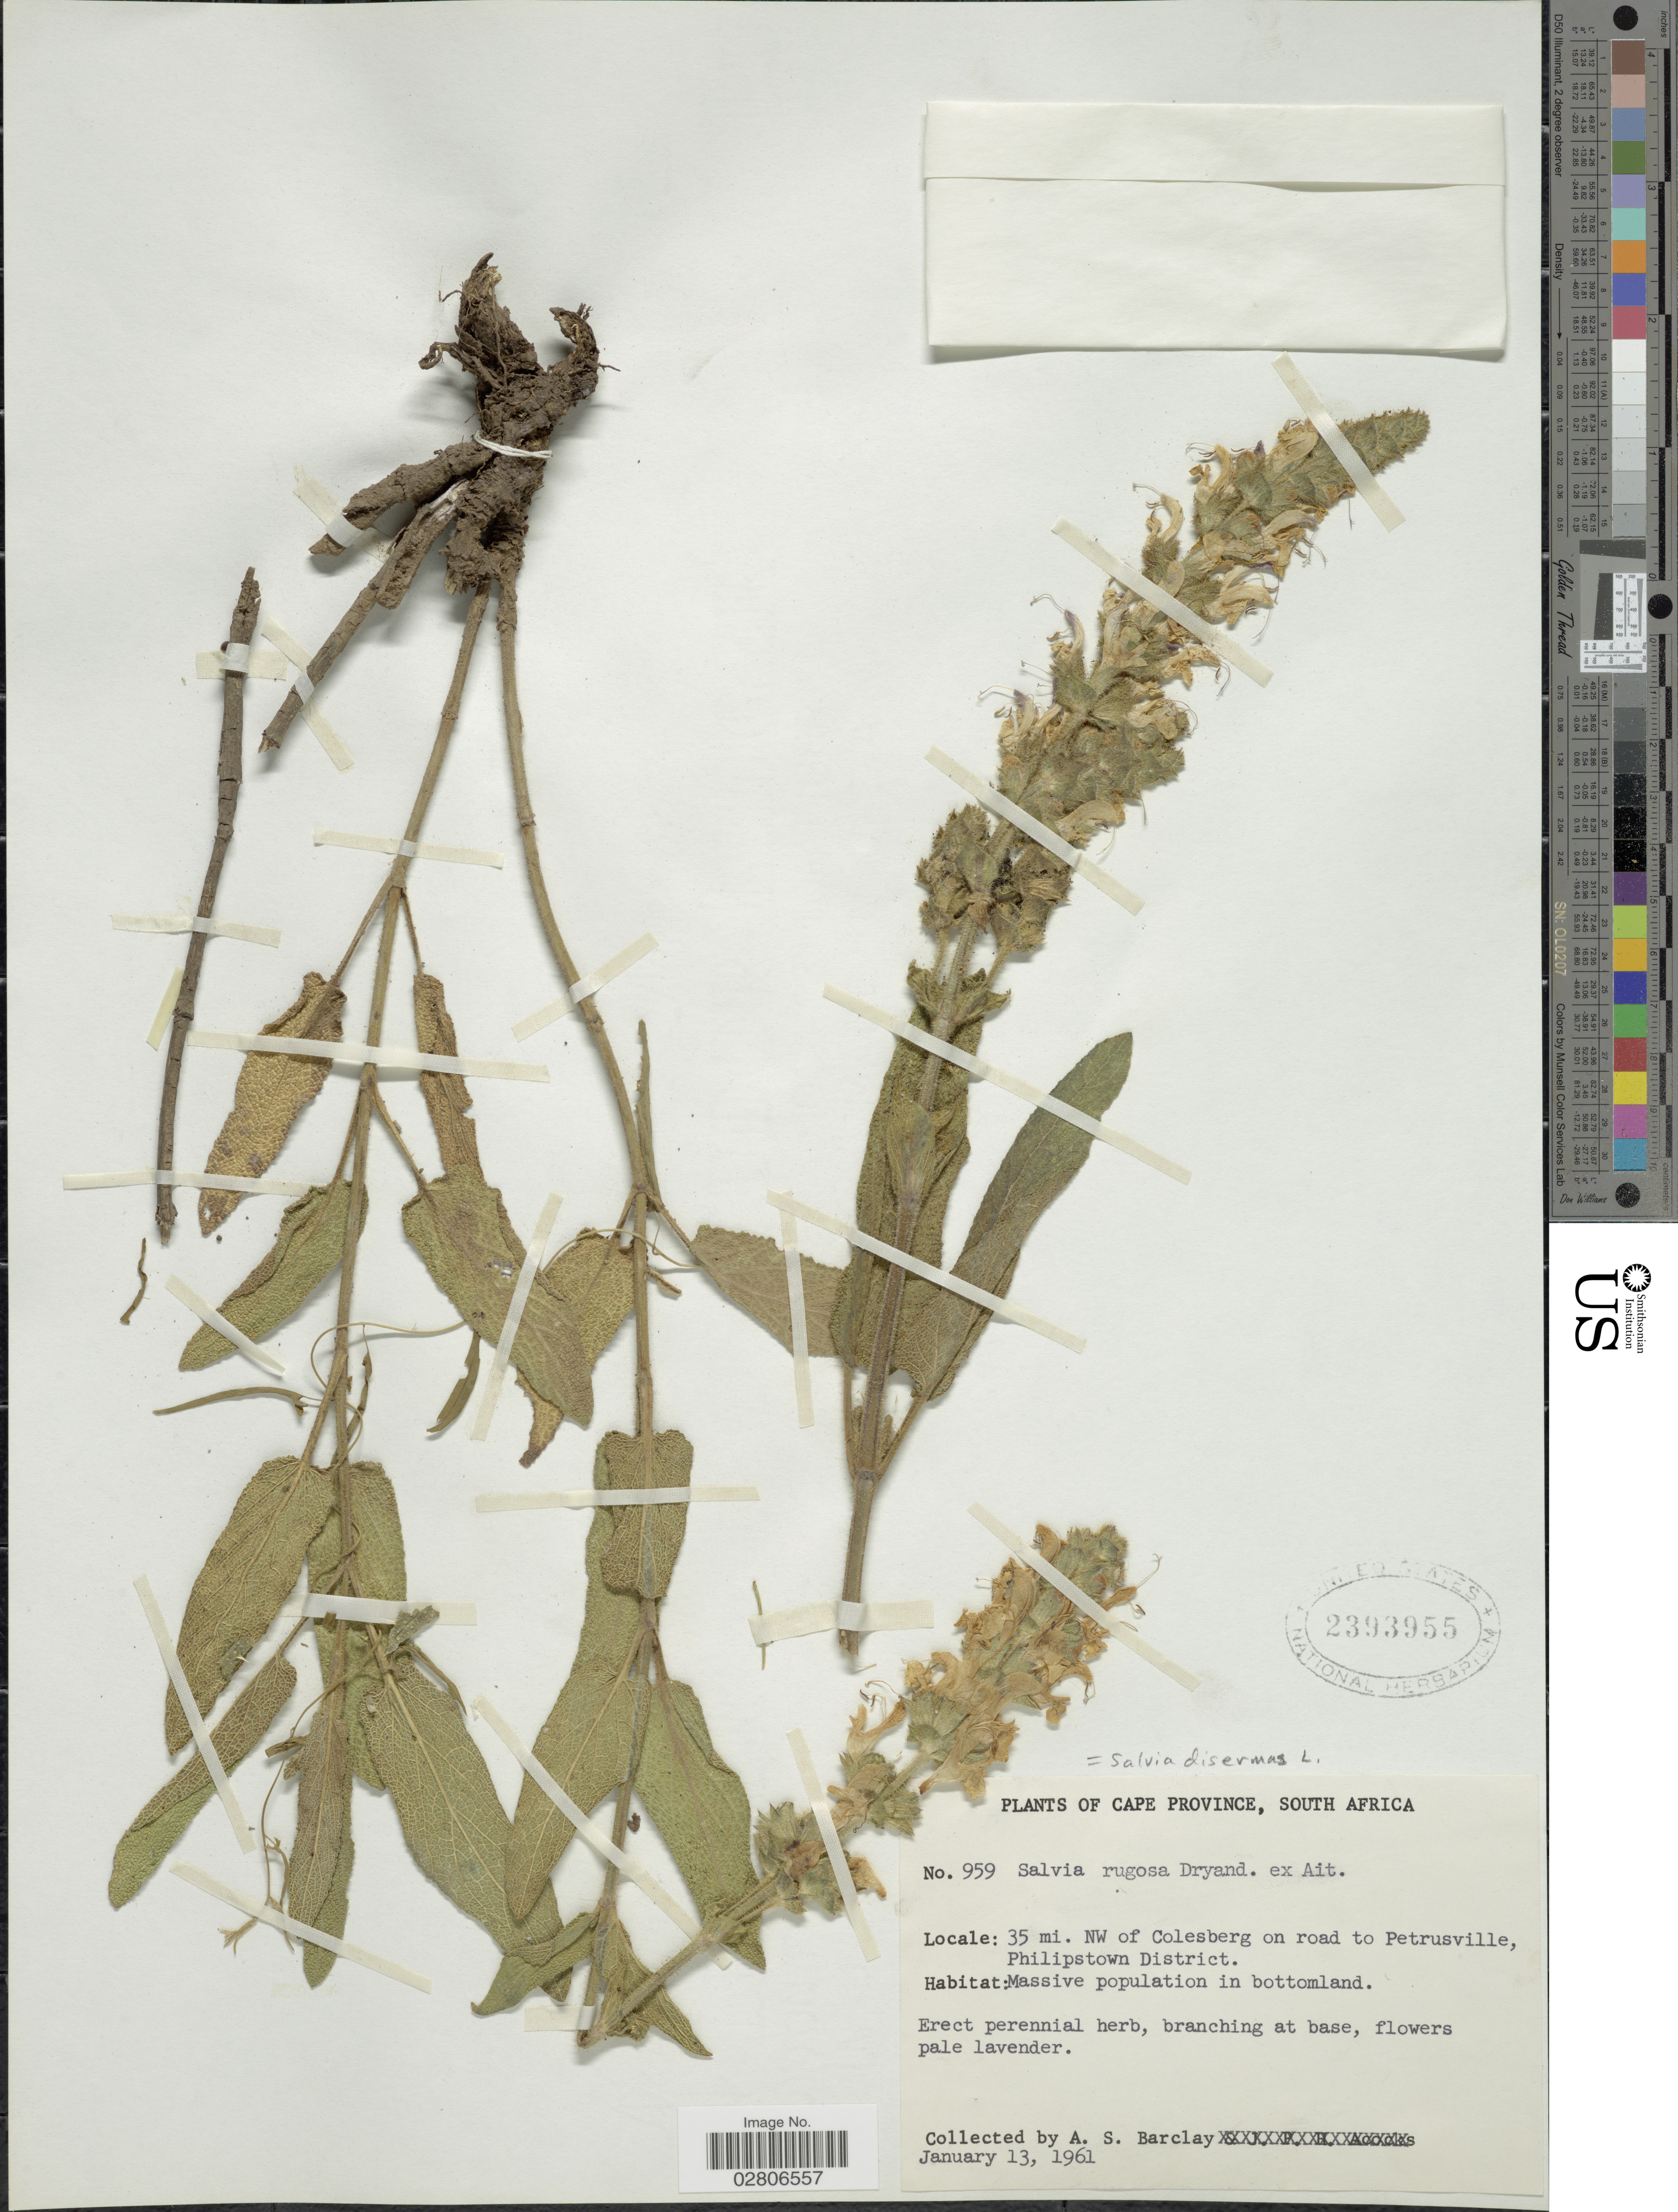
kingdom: Plantae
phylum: Tracheophyta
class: Magnoliopsida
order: Lamiales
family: Lamiaceae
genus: Salvia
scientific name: Salvia disermas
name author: L.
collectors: A. S. Barclay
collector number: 959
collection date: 1961-01-13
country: South Africa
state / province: Northern Cape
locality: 35 mi. NW of Colesberg on road to Petrusville, Philipstown District.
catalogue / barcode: US 2393955